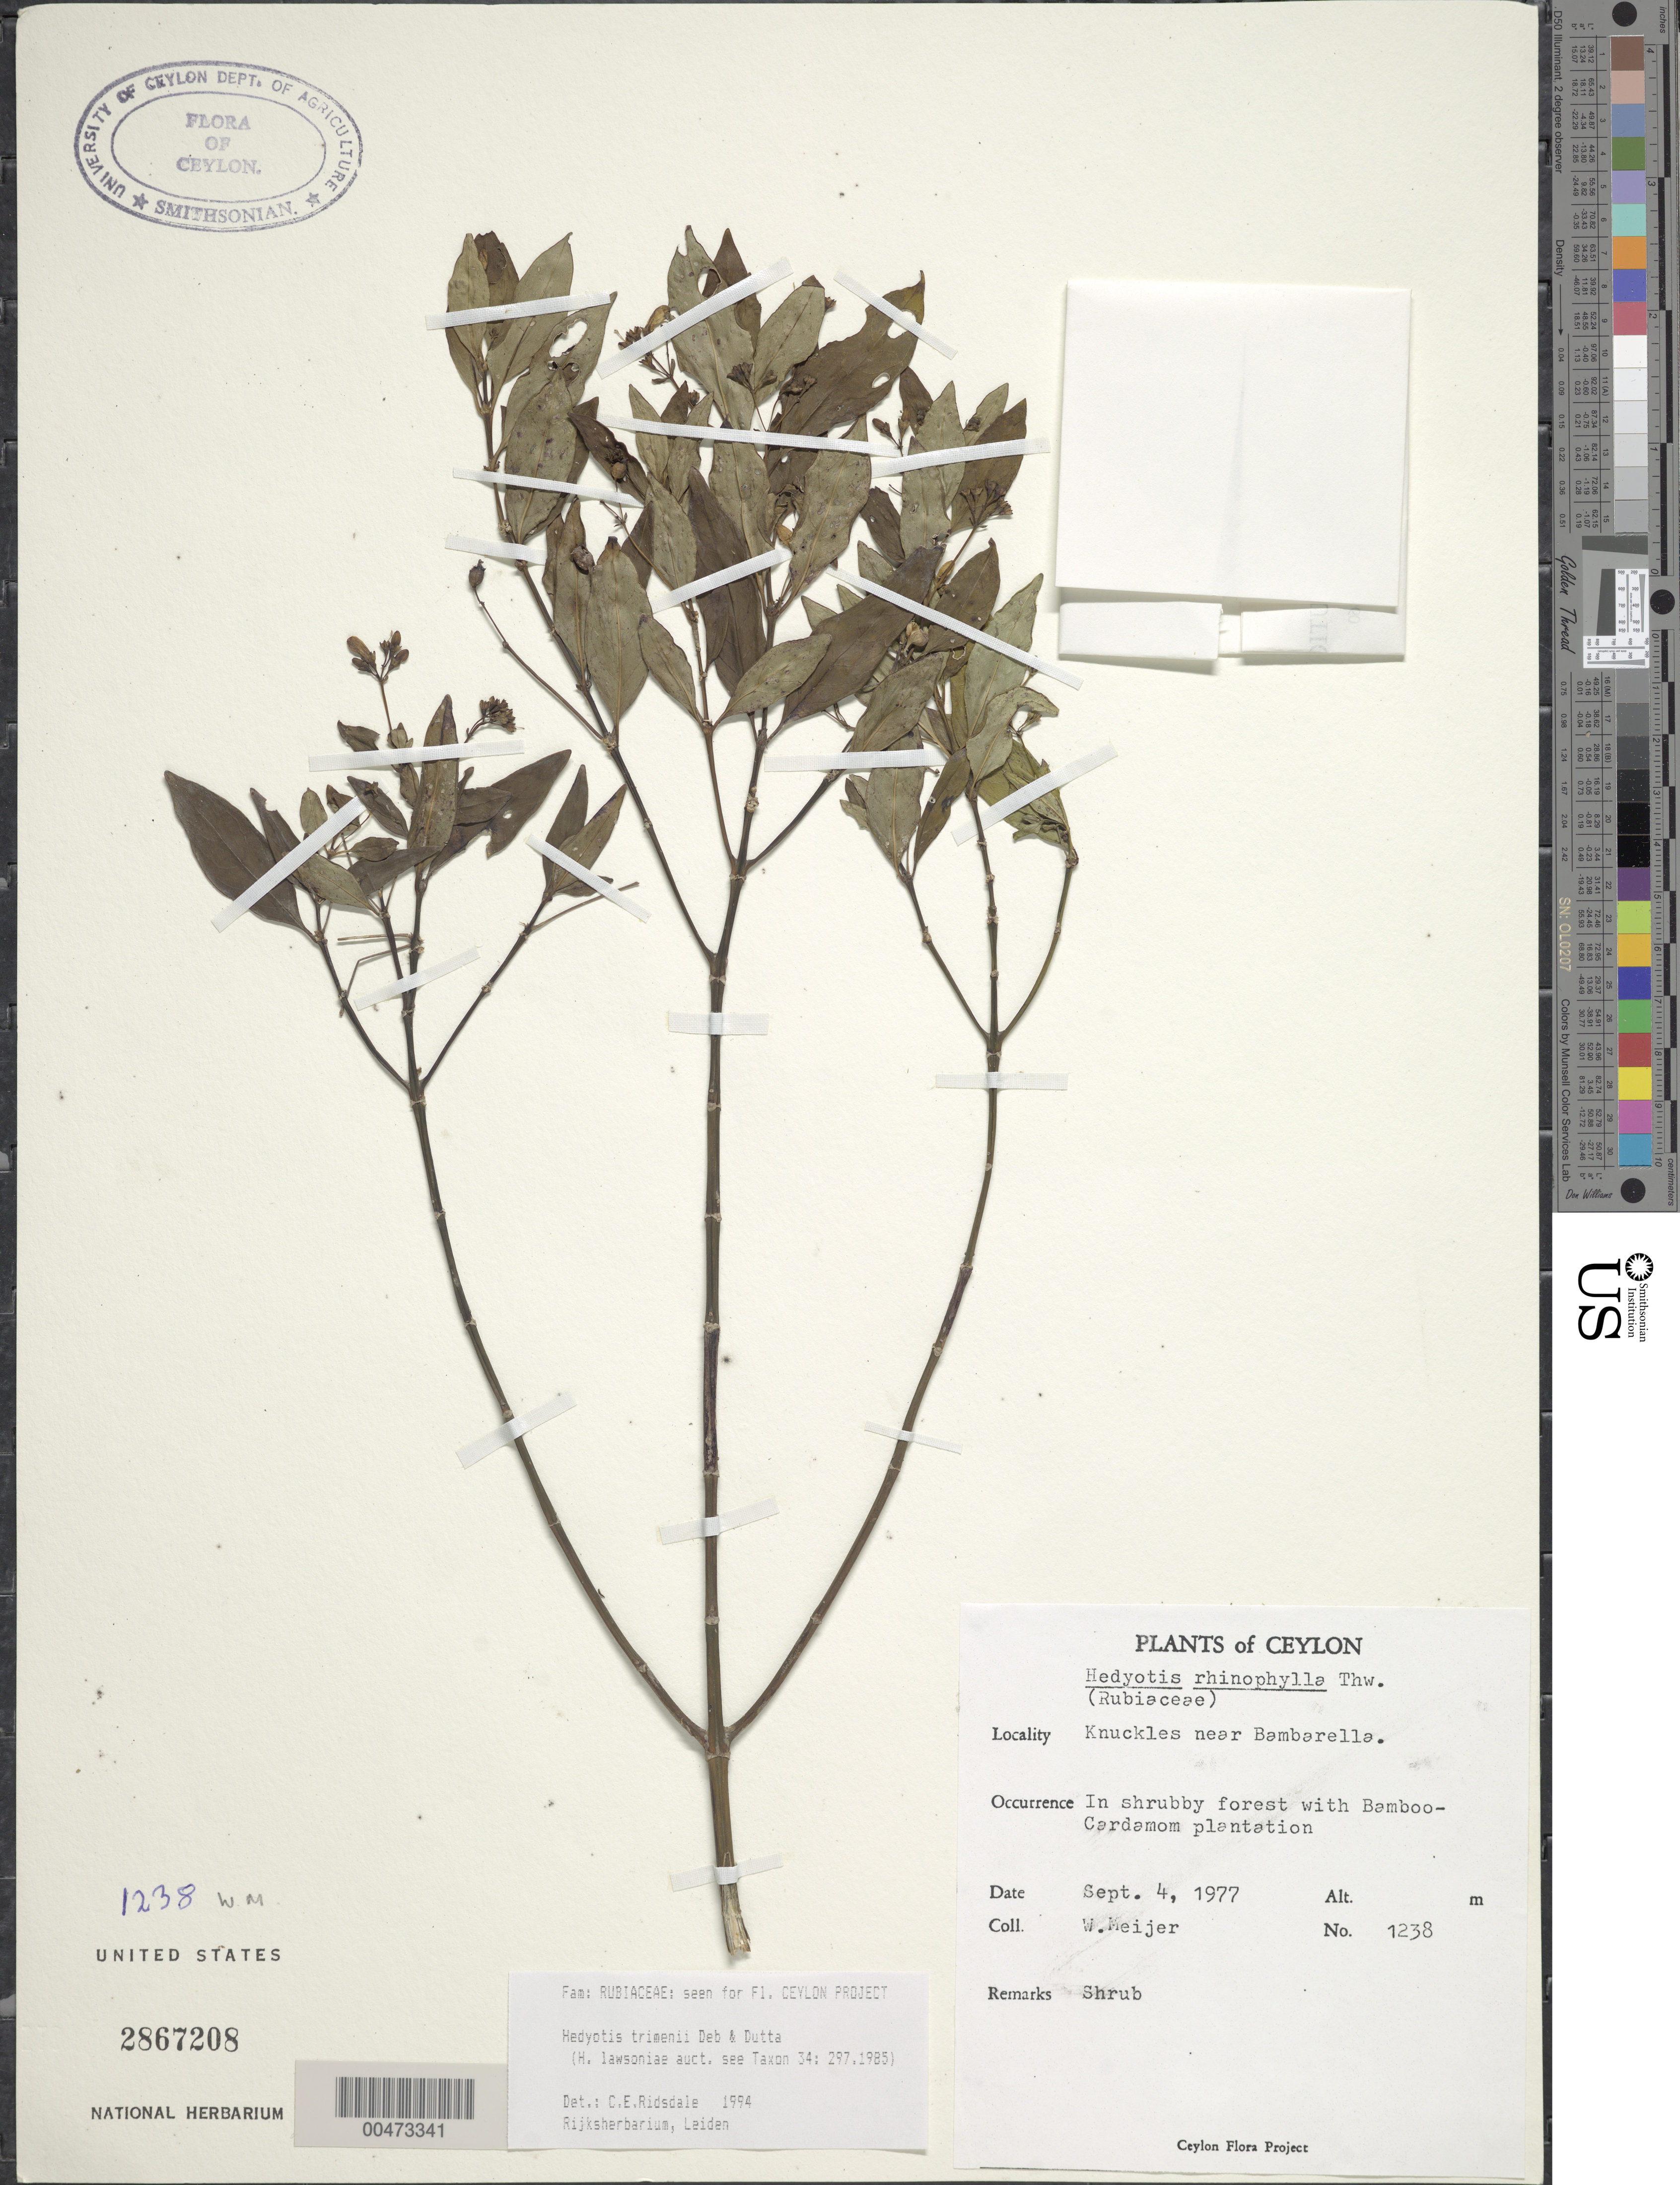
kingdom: Plantae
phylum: Tracheophyta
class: Magnoliopsida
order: Gentianales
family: Rubiaceae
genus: Hedyotis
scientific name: Hedyotis trimenii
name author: Deb & R. Dutta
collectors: W. Meijer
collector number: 1238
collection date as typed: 04 Sep 1977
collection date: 1977-09-04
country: Sri Lanka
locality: Knuckles near Babarella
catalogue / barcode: US 2867208